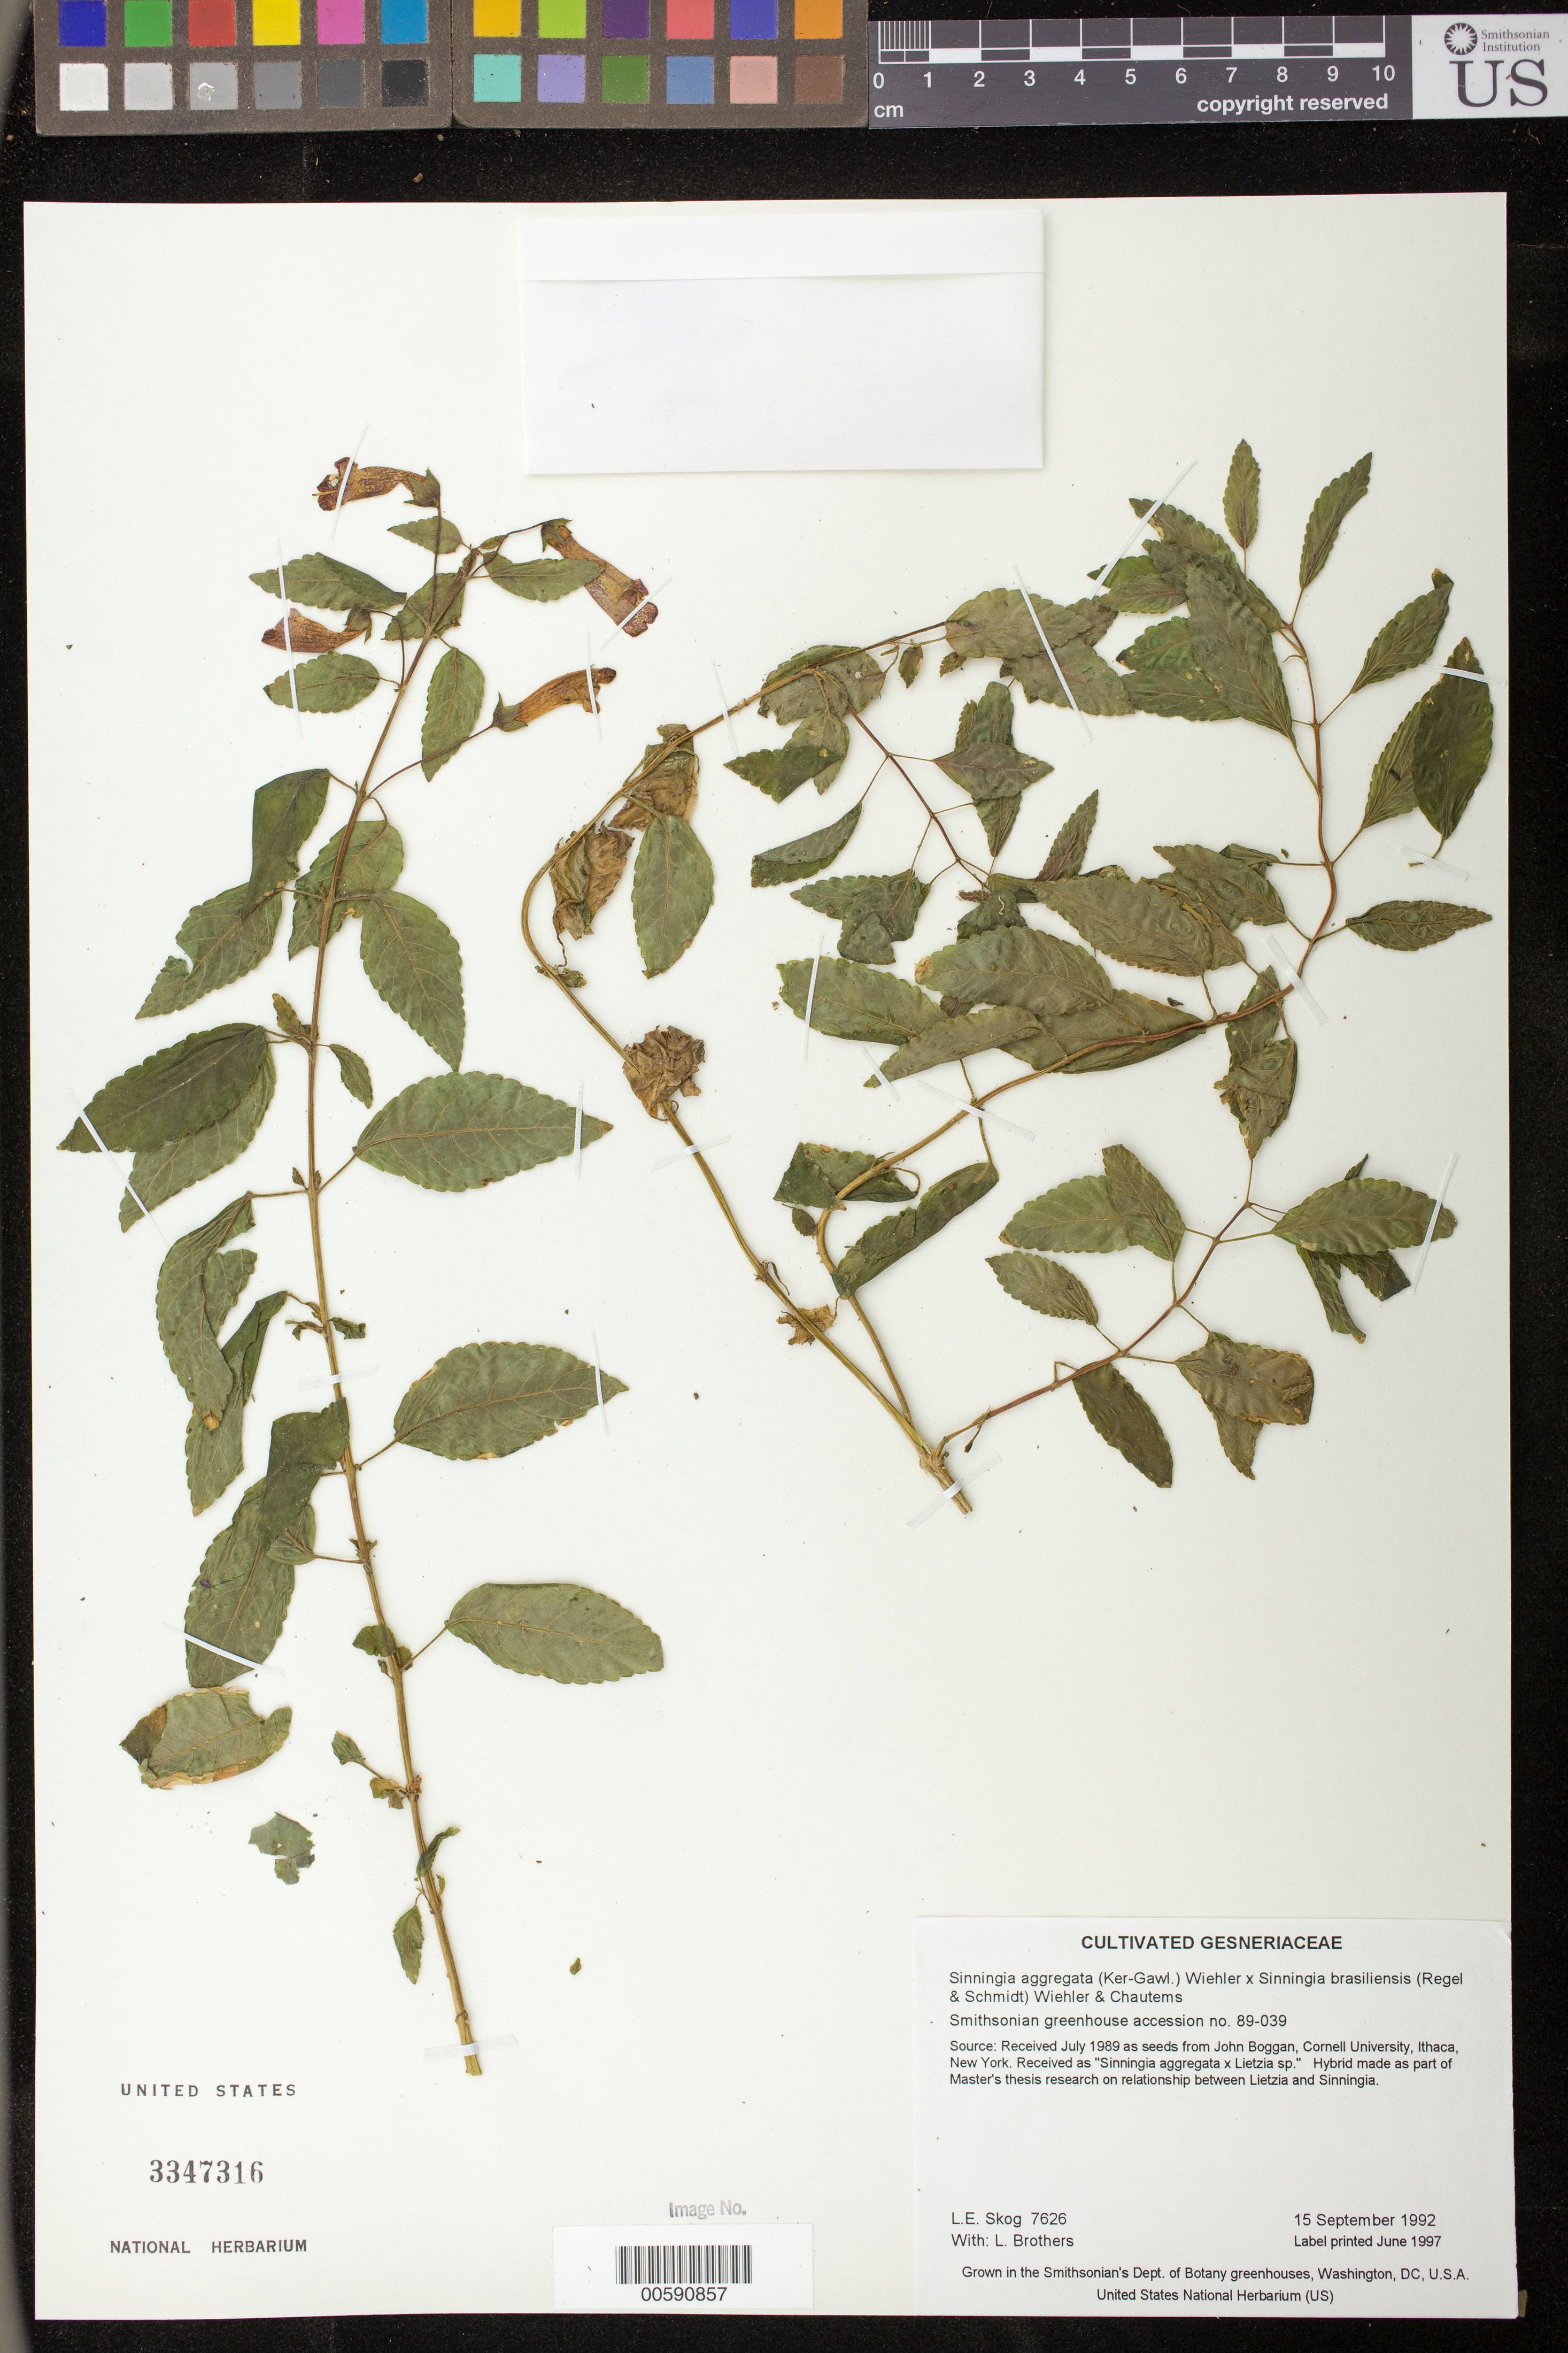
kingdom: Plantae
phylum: Tracheophyta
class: Magnoliopsida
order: Lamiales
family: Gesneriaceae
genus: Sinningia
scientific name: Sinningia hybrid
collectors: L. E. Skog & L. Brothers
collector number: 7626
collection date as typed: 15 Sep 1992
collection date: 1992-09-15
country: United States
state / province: District of Columbia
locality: Grown in the Smithsonian's Dept. of Botany greenhouses, Washington, DC, U.S.A.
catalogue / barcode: US 3347316